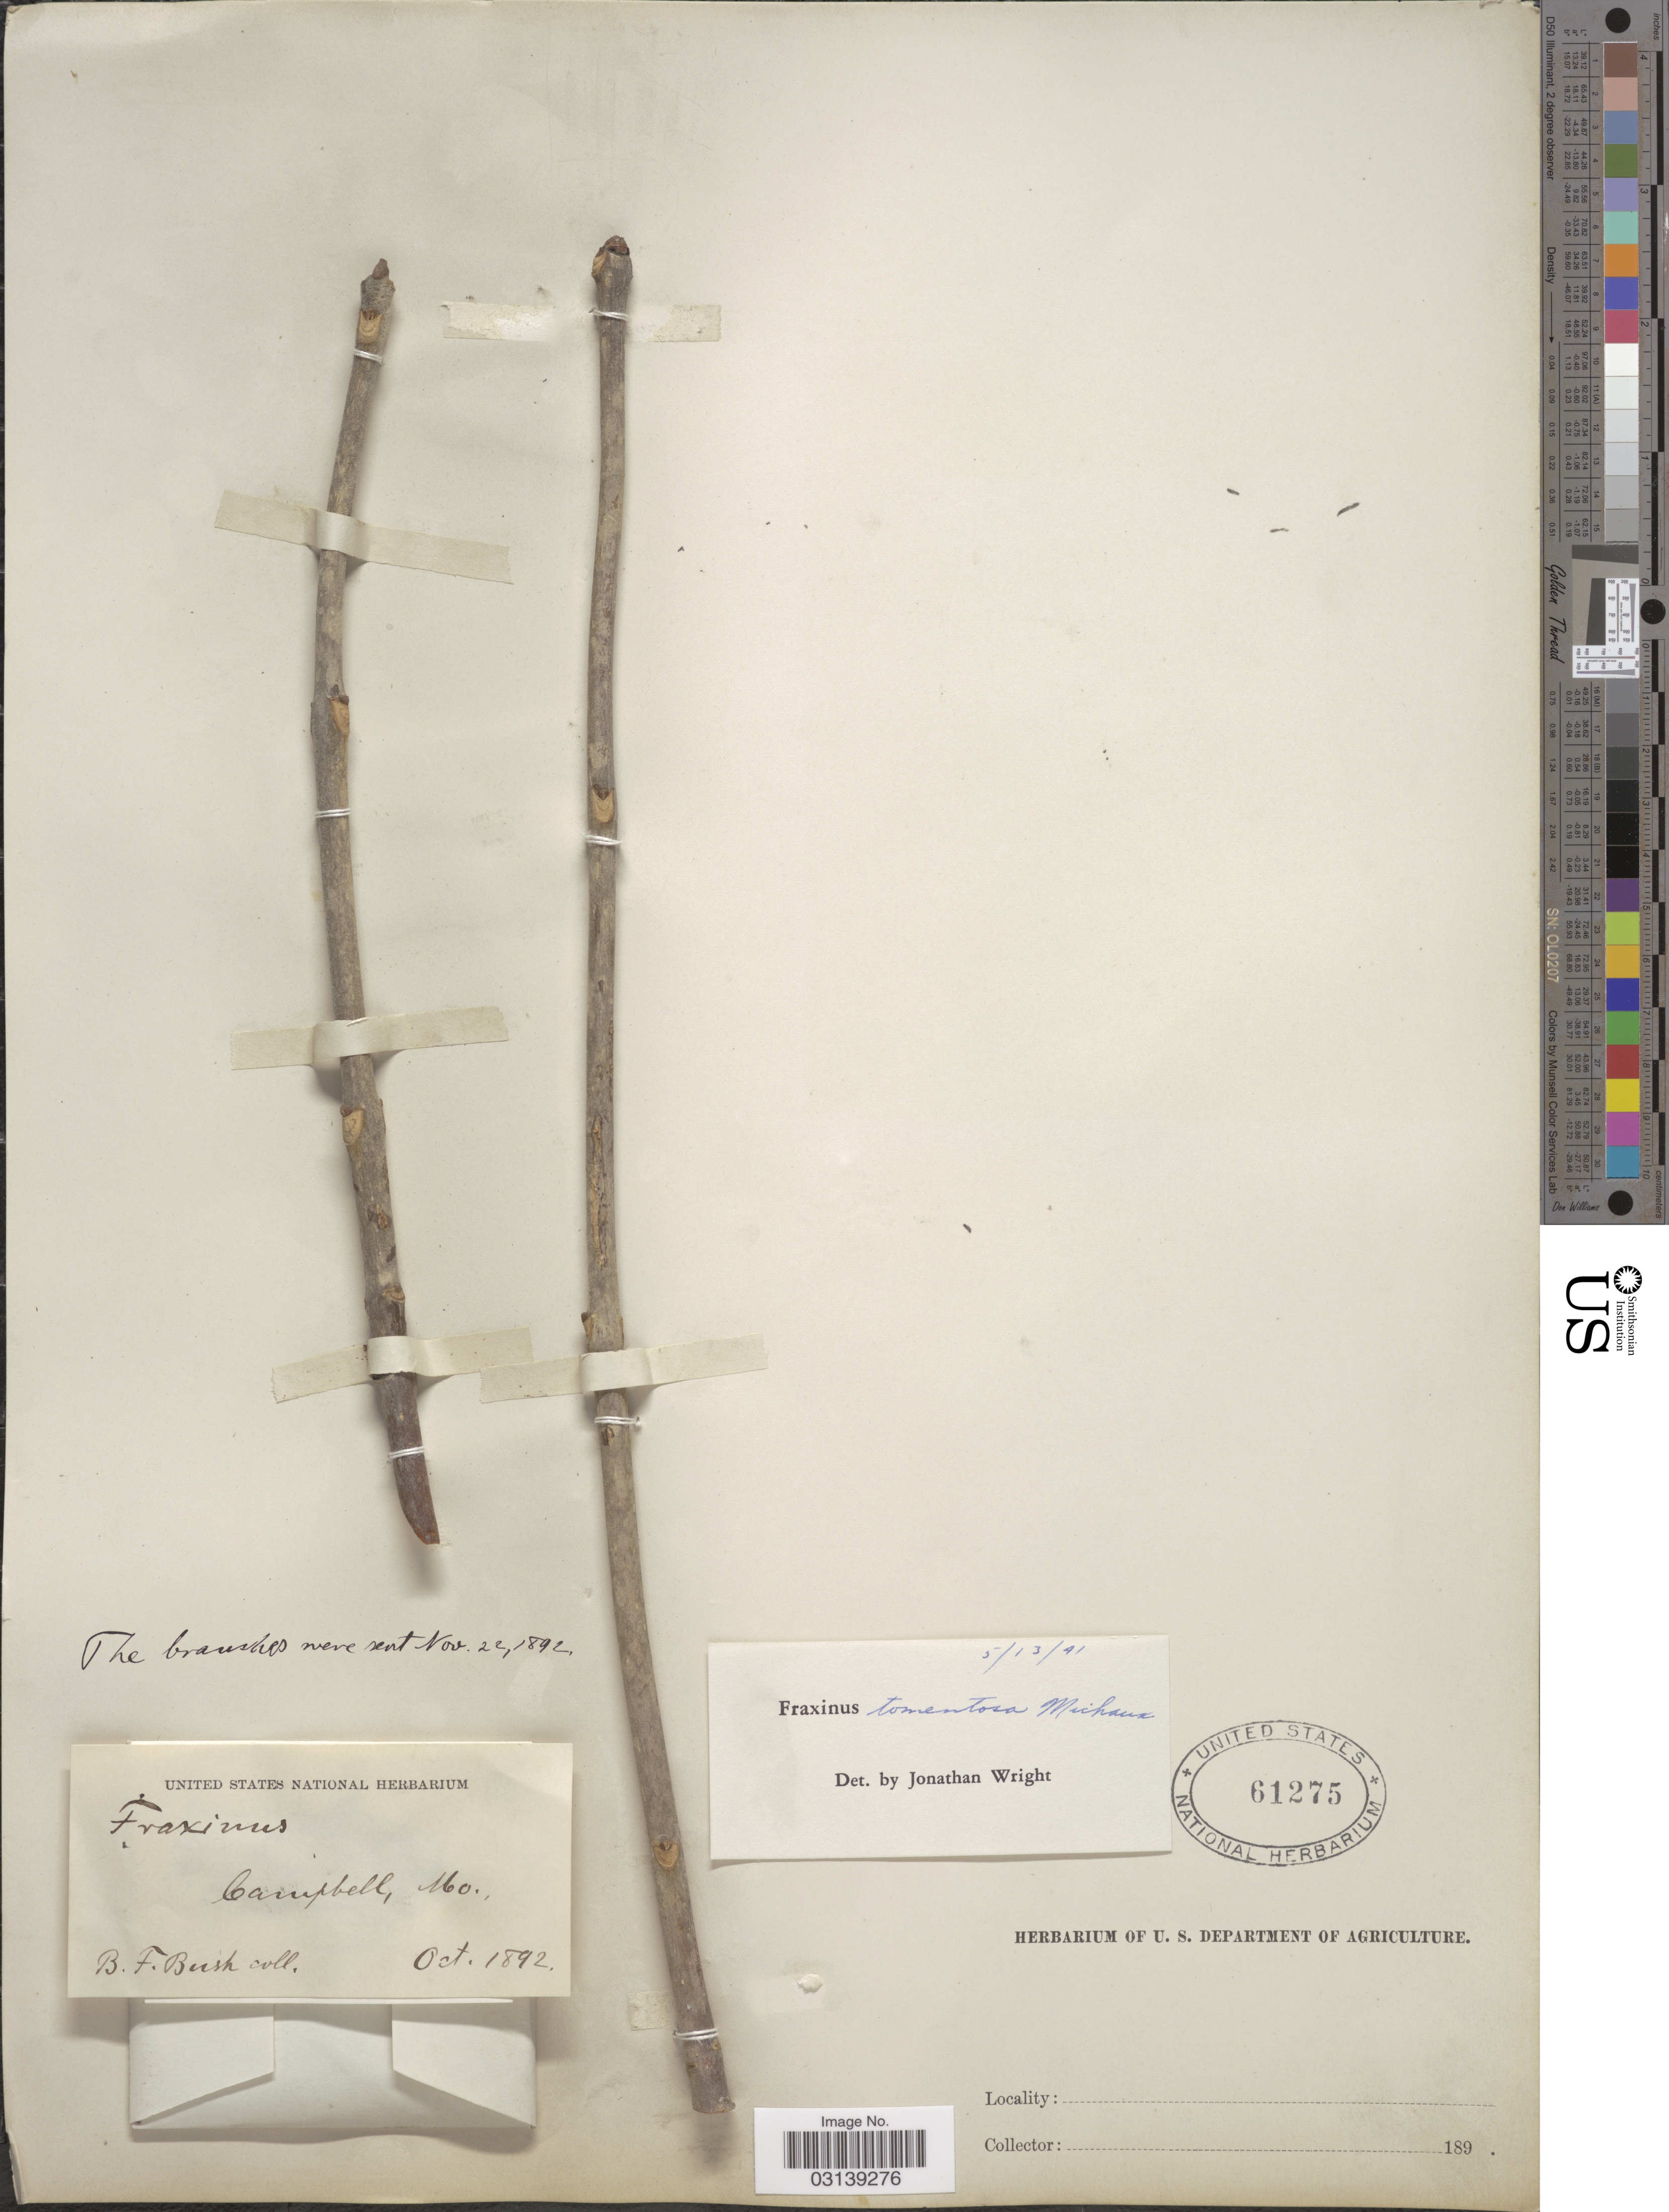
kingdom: Plantae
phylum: Tracheophyta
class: Magnoliopsida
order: Lamiales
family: Oleaceae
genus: Fraxinus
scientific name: Fraxinus profunda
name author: (Bush) Bush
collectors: B. F. Bush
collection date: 1892-10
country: United States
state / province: Missouri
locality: Campbell.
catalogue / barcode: US 61275